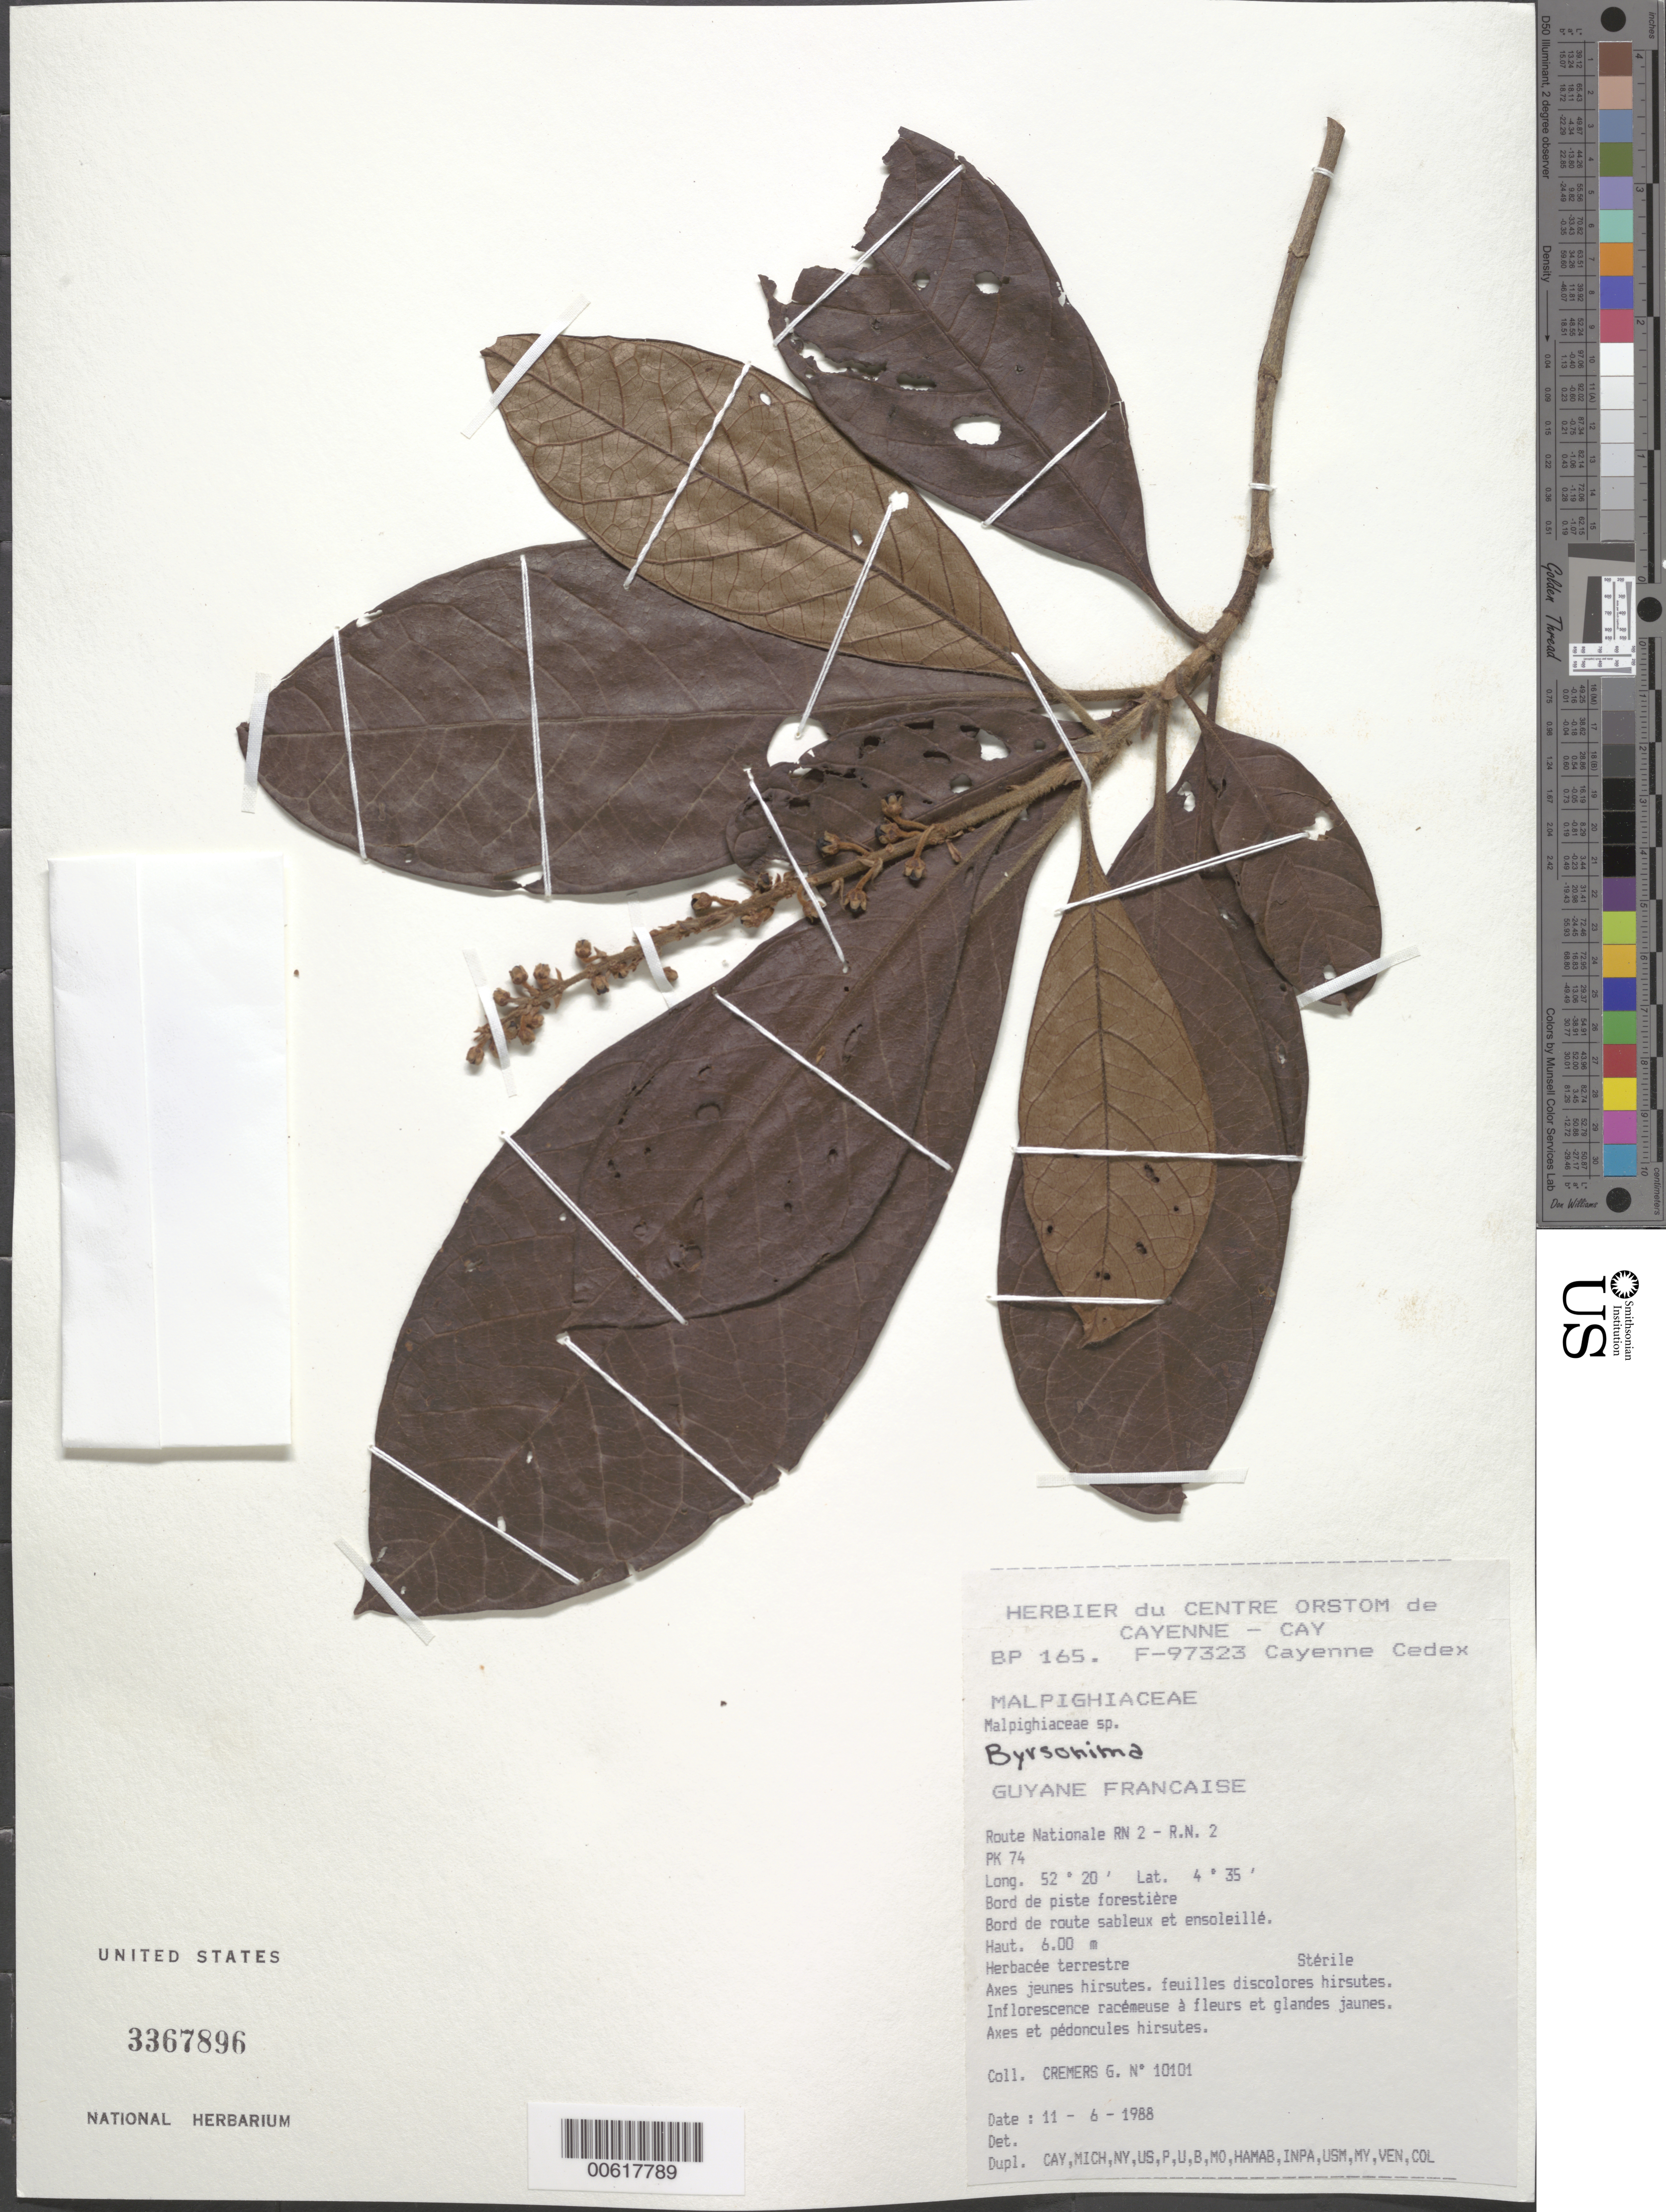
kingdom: Plantae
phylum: Tracheophyta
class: Magnoliopsida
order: Malpighiales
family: Malpighiaceae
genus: Byrsonima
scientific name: Byrsonima sp.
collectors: G. Cremers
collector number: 10101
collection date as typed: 11-Jun-88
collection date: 1988-06-11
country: French Guiana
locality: Route Nationale RN 2 - R.N. 2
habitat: Forest trail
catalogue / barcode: US 3367896